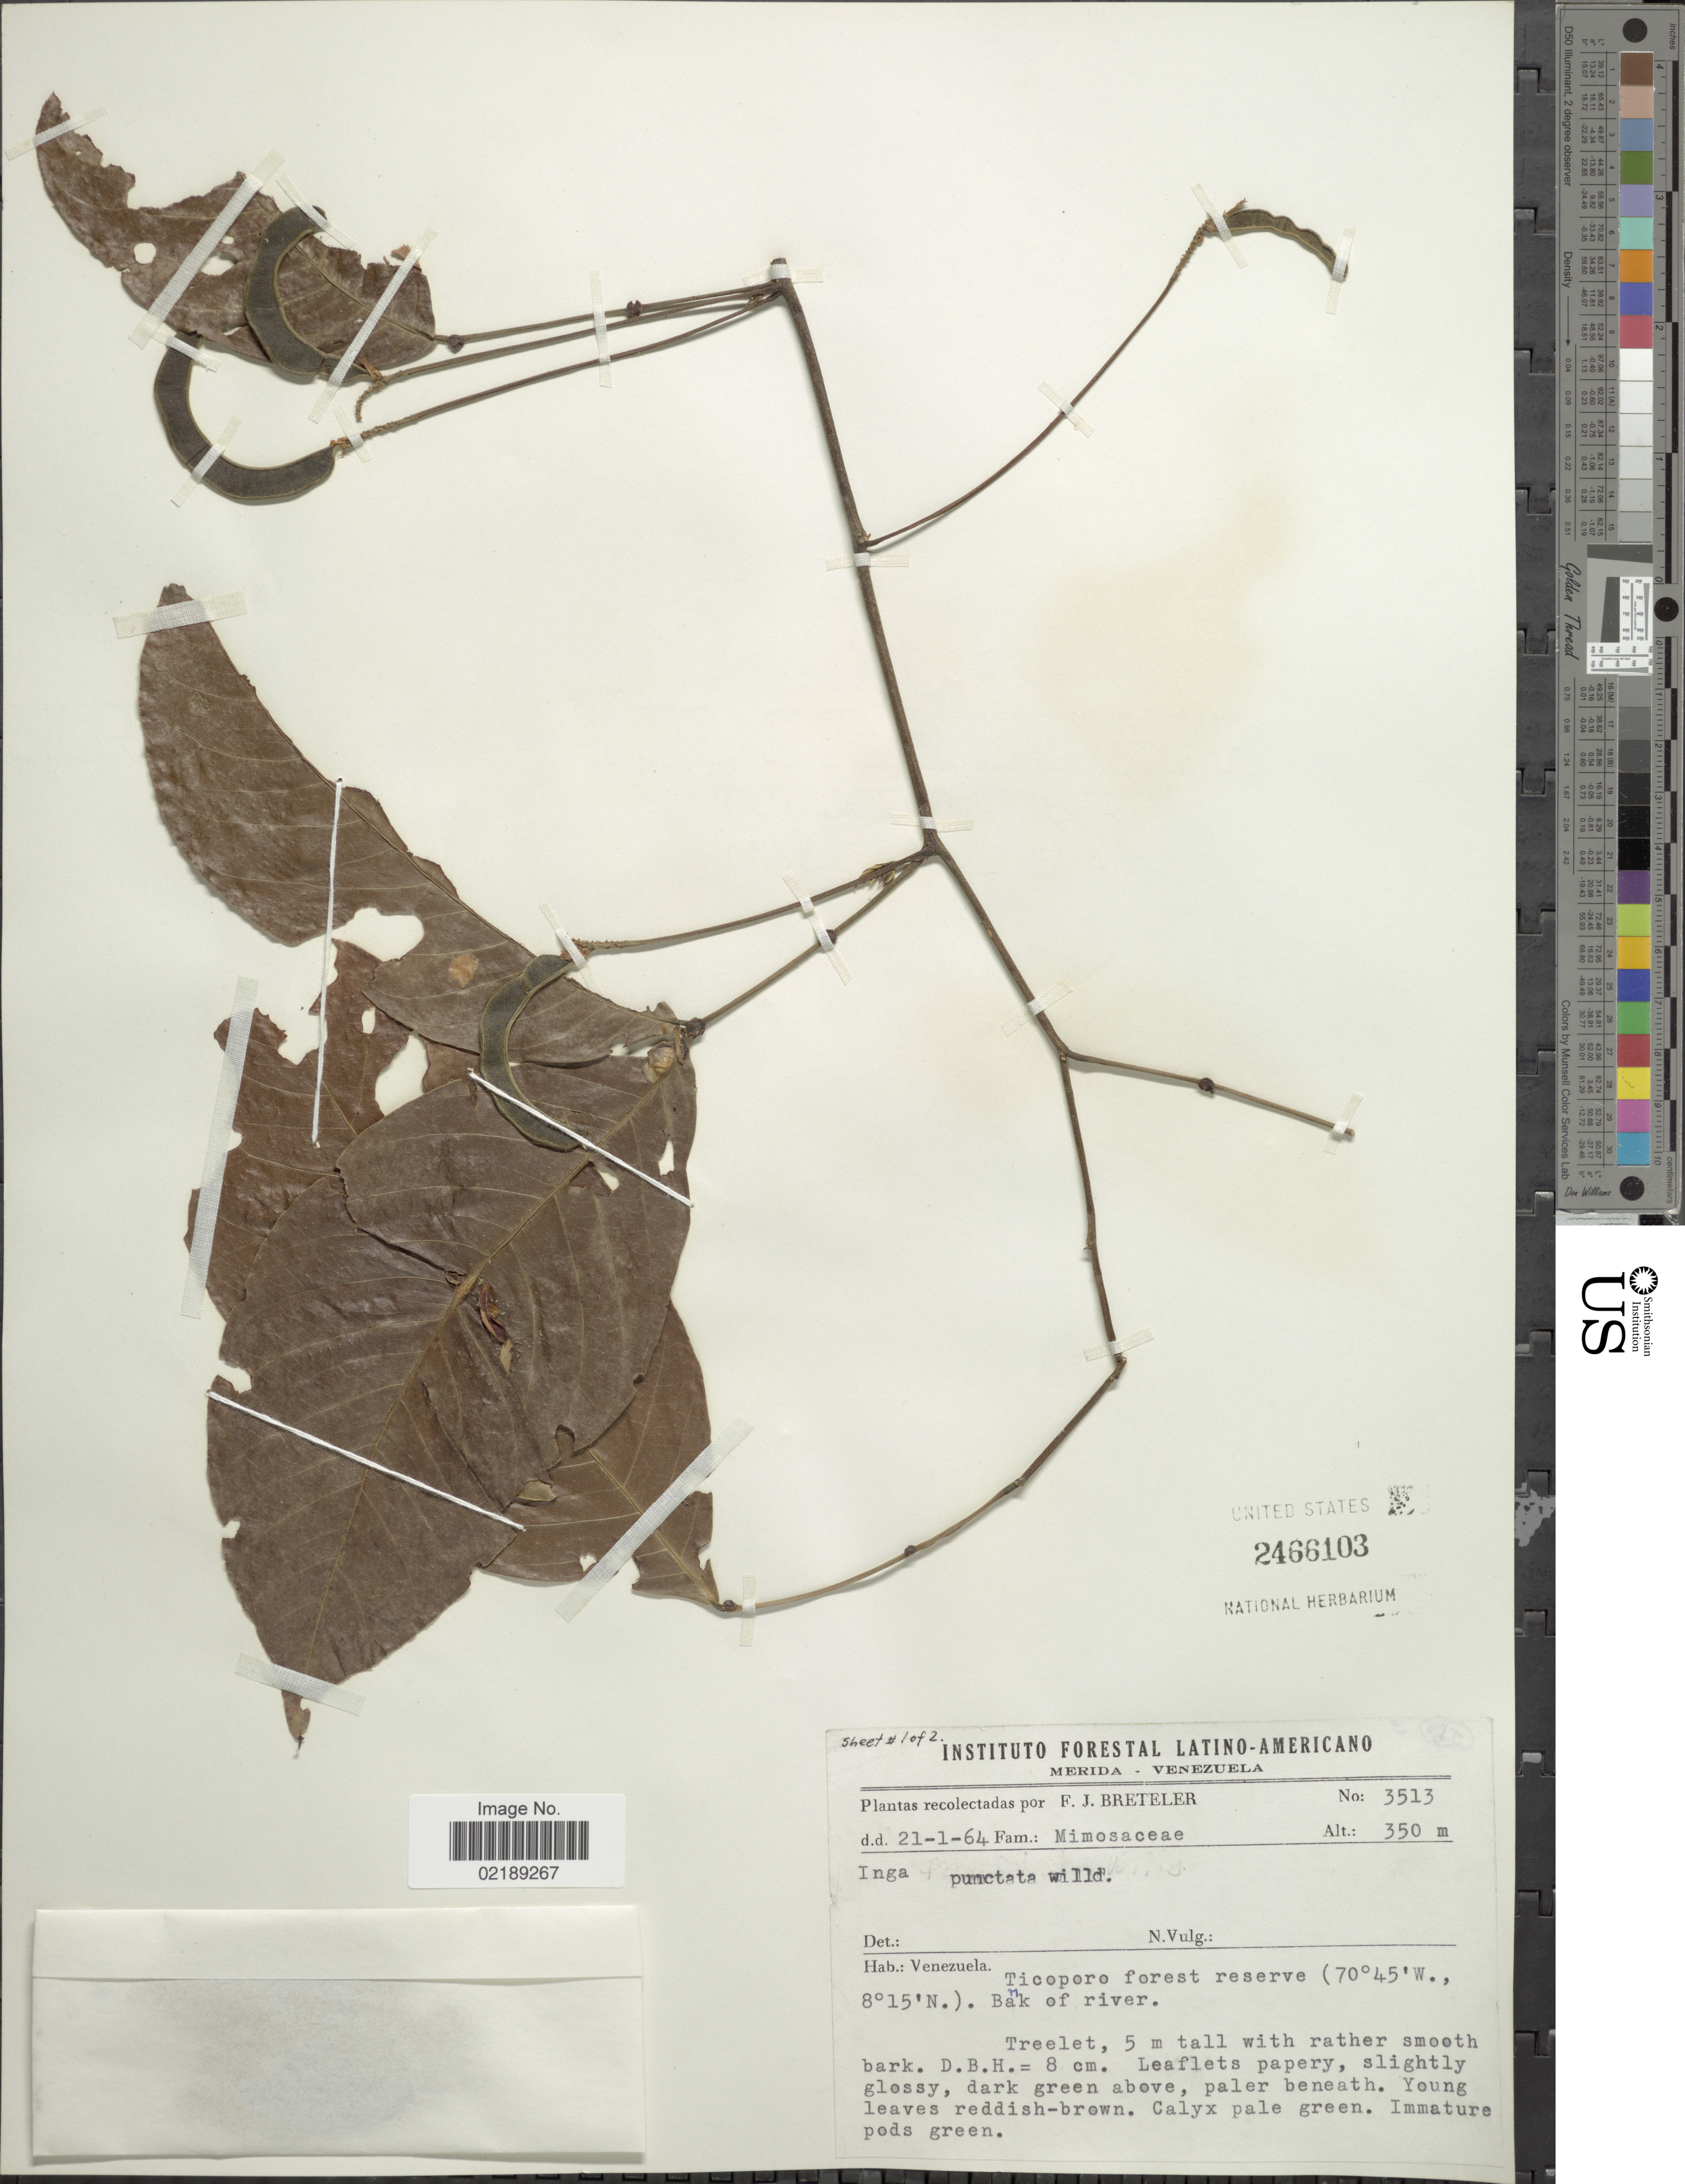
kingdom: Plantae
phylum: Tracheophyta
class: Magnoliopsida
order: Fabales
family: Fabaceae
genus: Inga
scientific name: Inga punctata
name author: Willd.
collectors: F. J. Breteler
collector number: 3513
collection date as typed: Transcribed d/m/y: 21/1/64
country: Venezuela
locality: Ticoporo forest reserve, Bank of river.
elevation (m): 350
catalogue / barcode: US 2466103